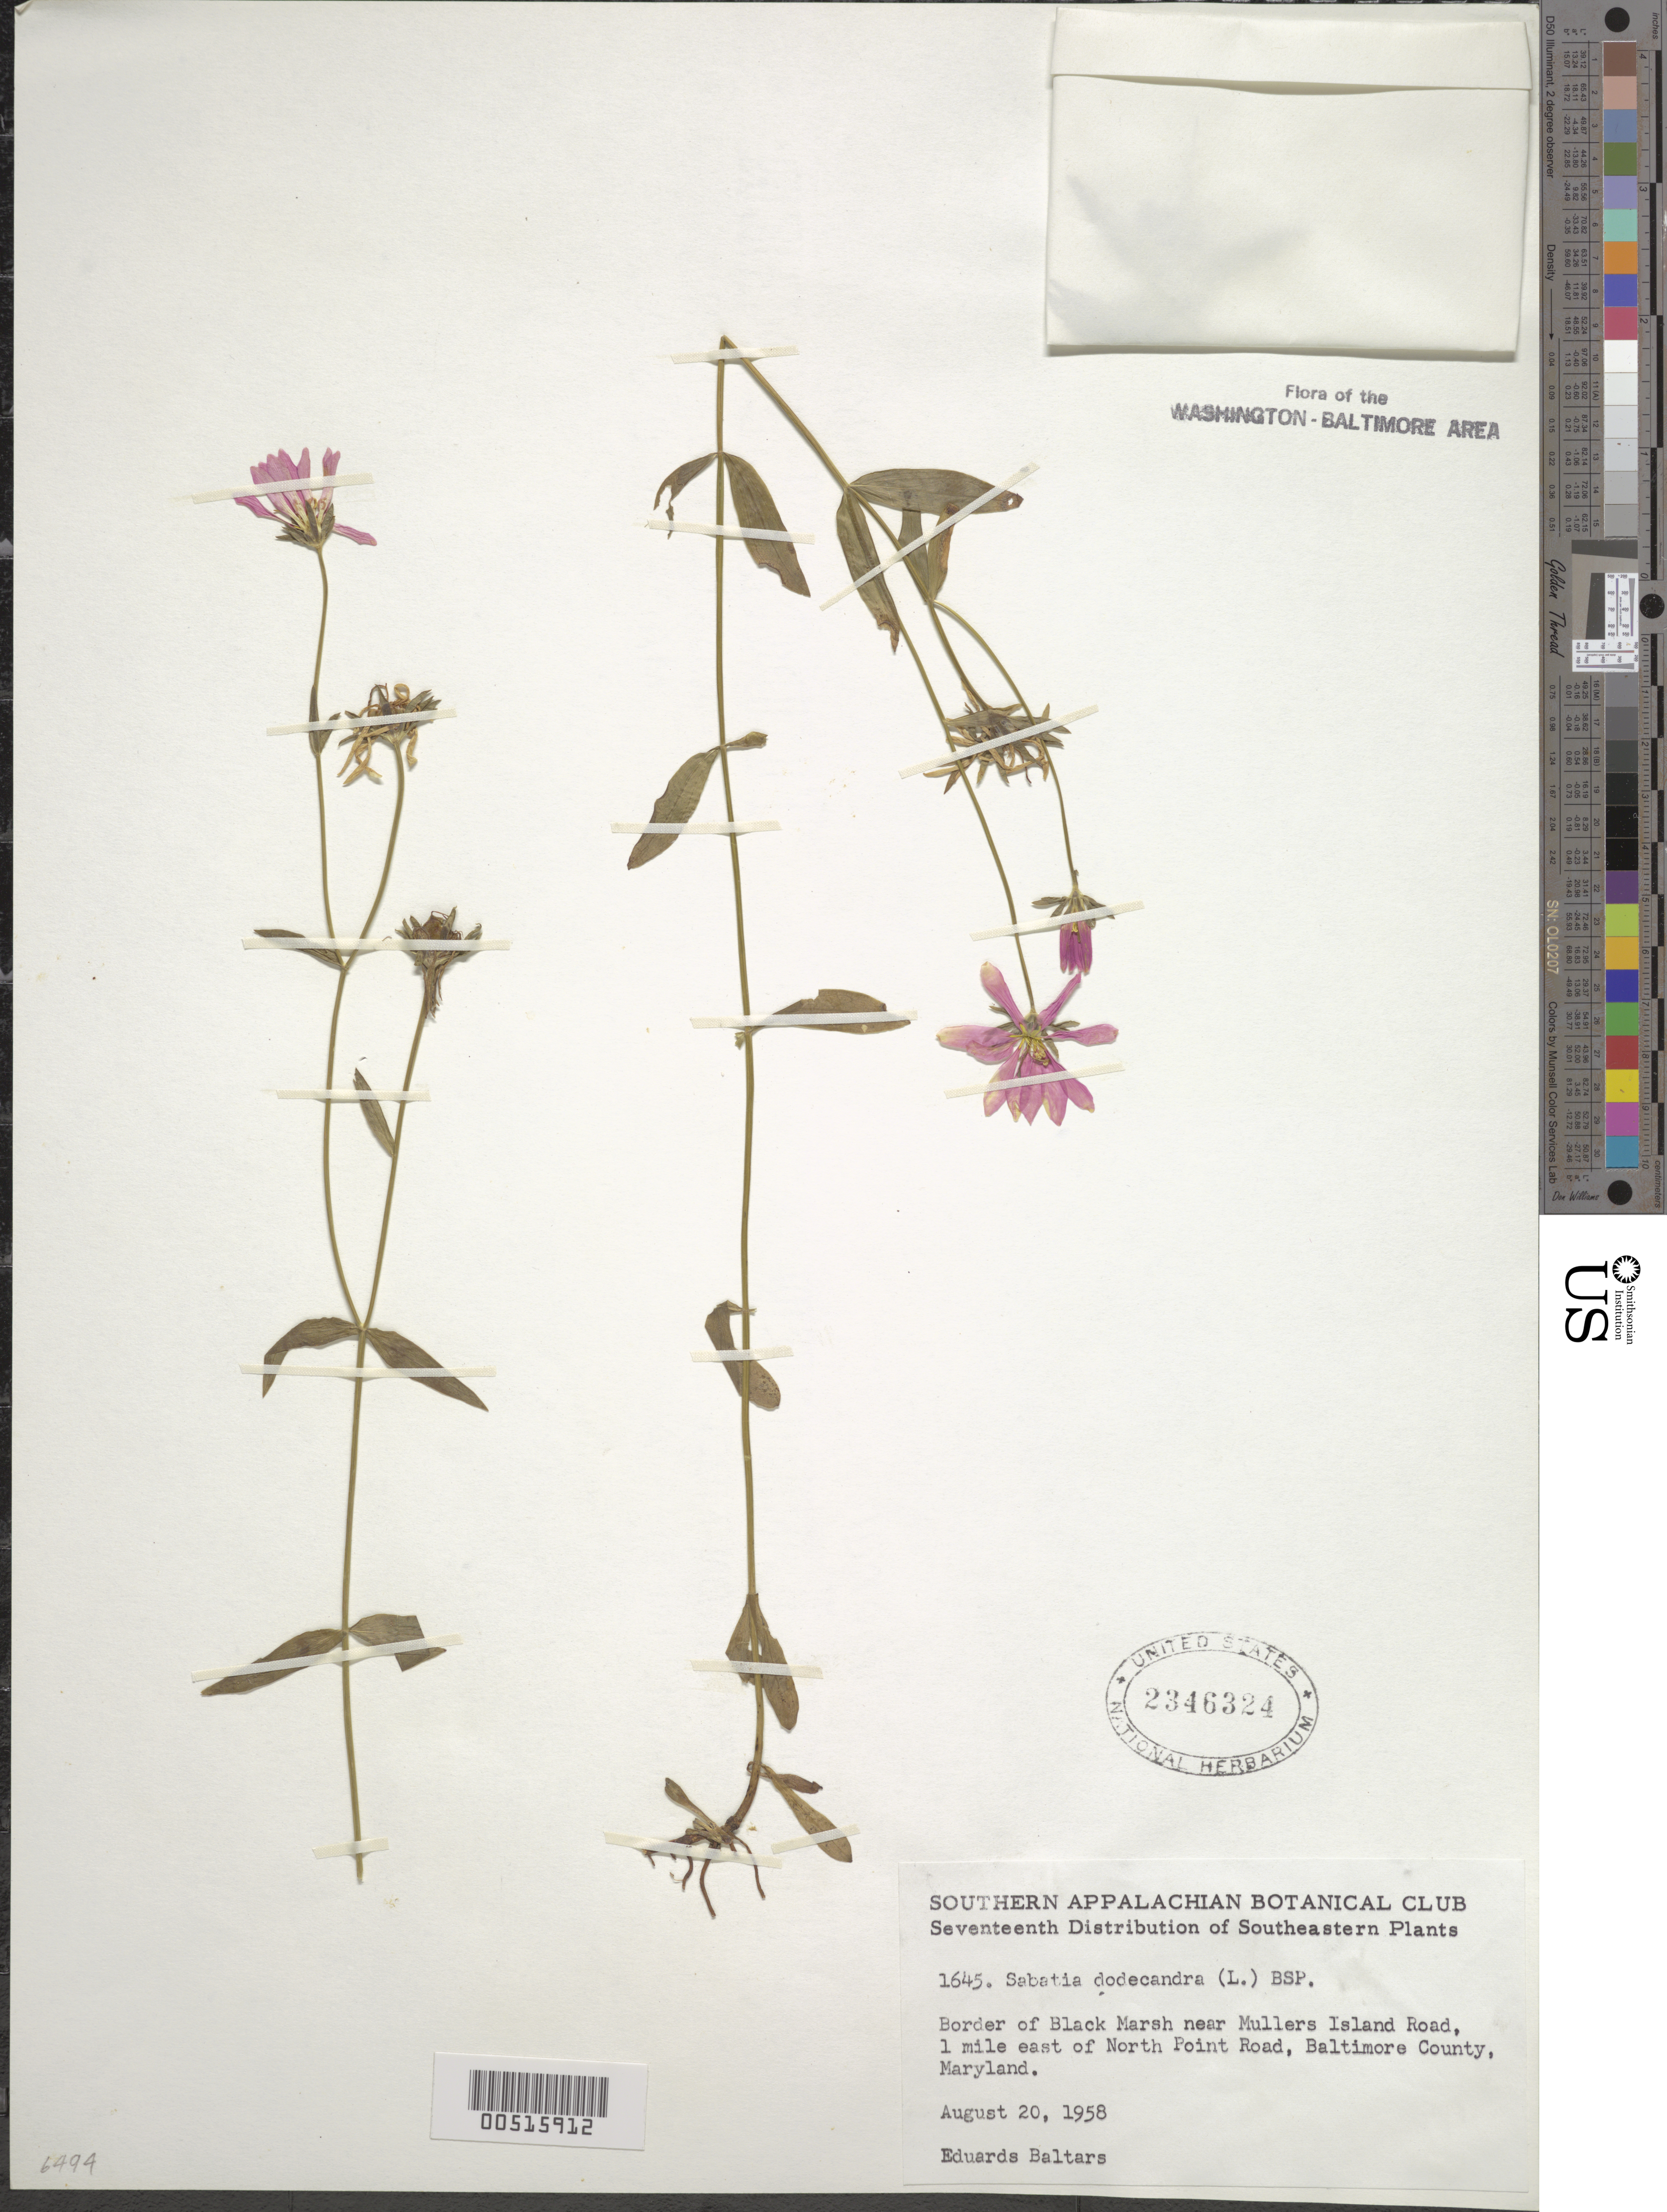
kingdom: Plantae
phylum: Tracheophyta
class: Magnoliopsida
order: Gentianales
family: Gentianaceae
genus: Sabatia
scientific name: Sabatia dodecandra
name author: (L.) Britton, Stearns & Poggenb.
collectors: E. Baltars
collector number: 1645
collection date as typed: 20 Aug 1958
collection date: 1958-08-20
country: United States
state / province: Maryland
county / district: Baltimore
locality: Black Marsh, near Mullers Id. Rd., 1 mi. E of North Point Rd.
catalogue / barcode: US 2346324